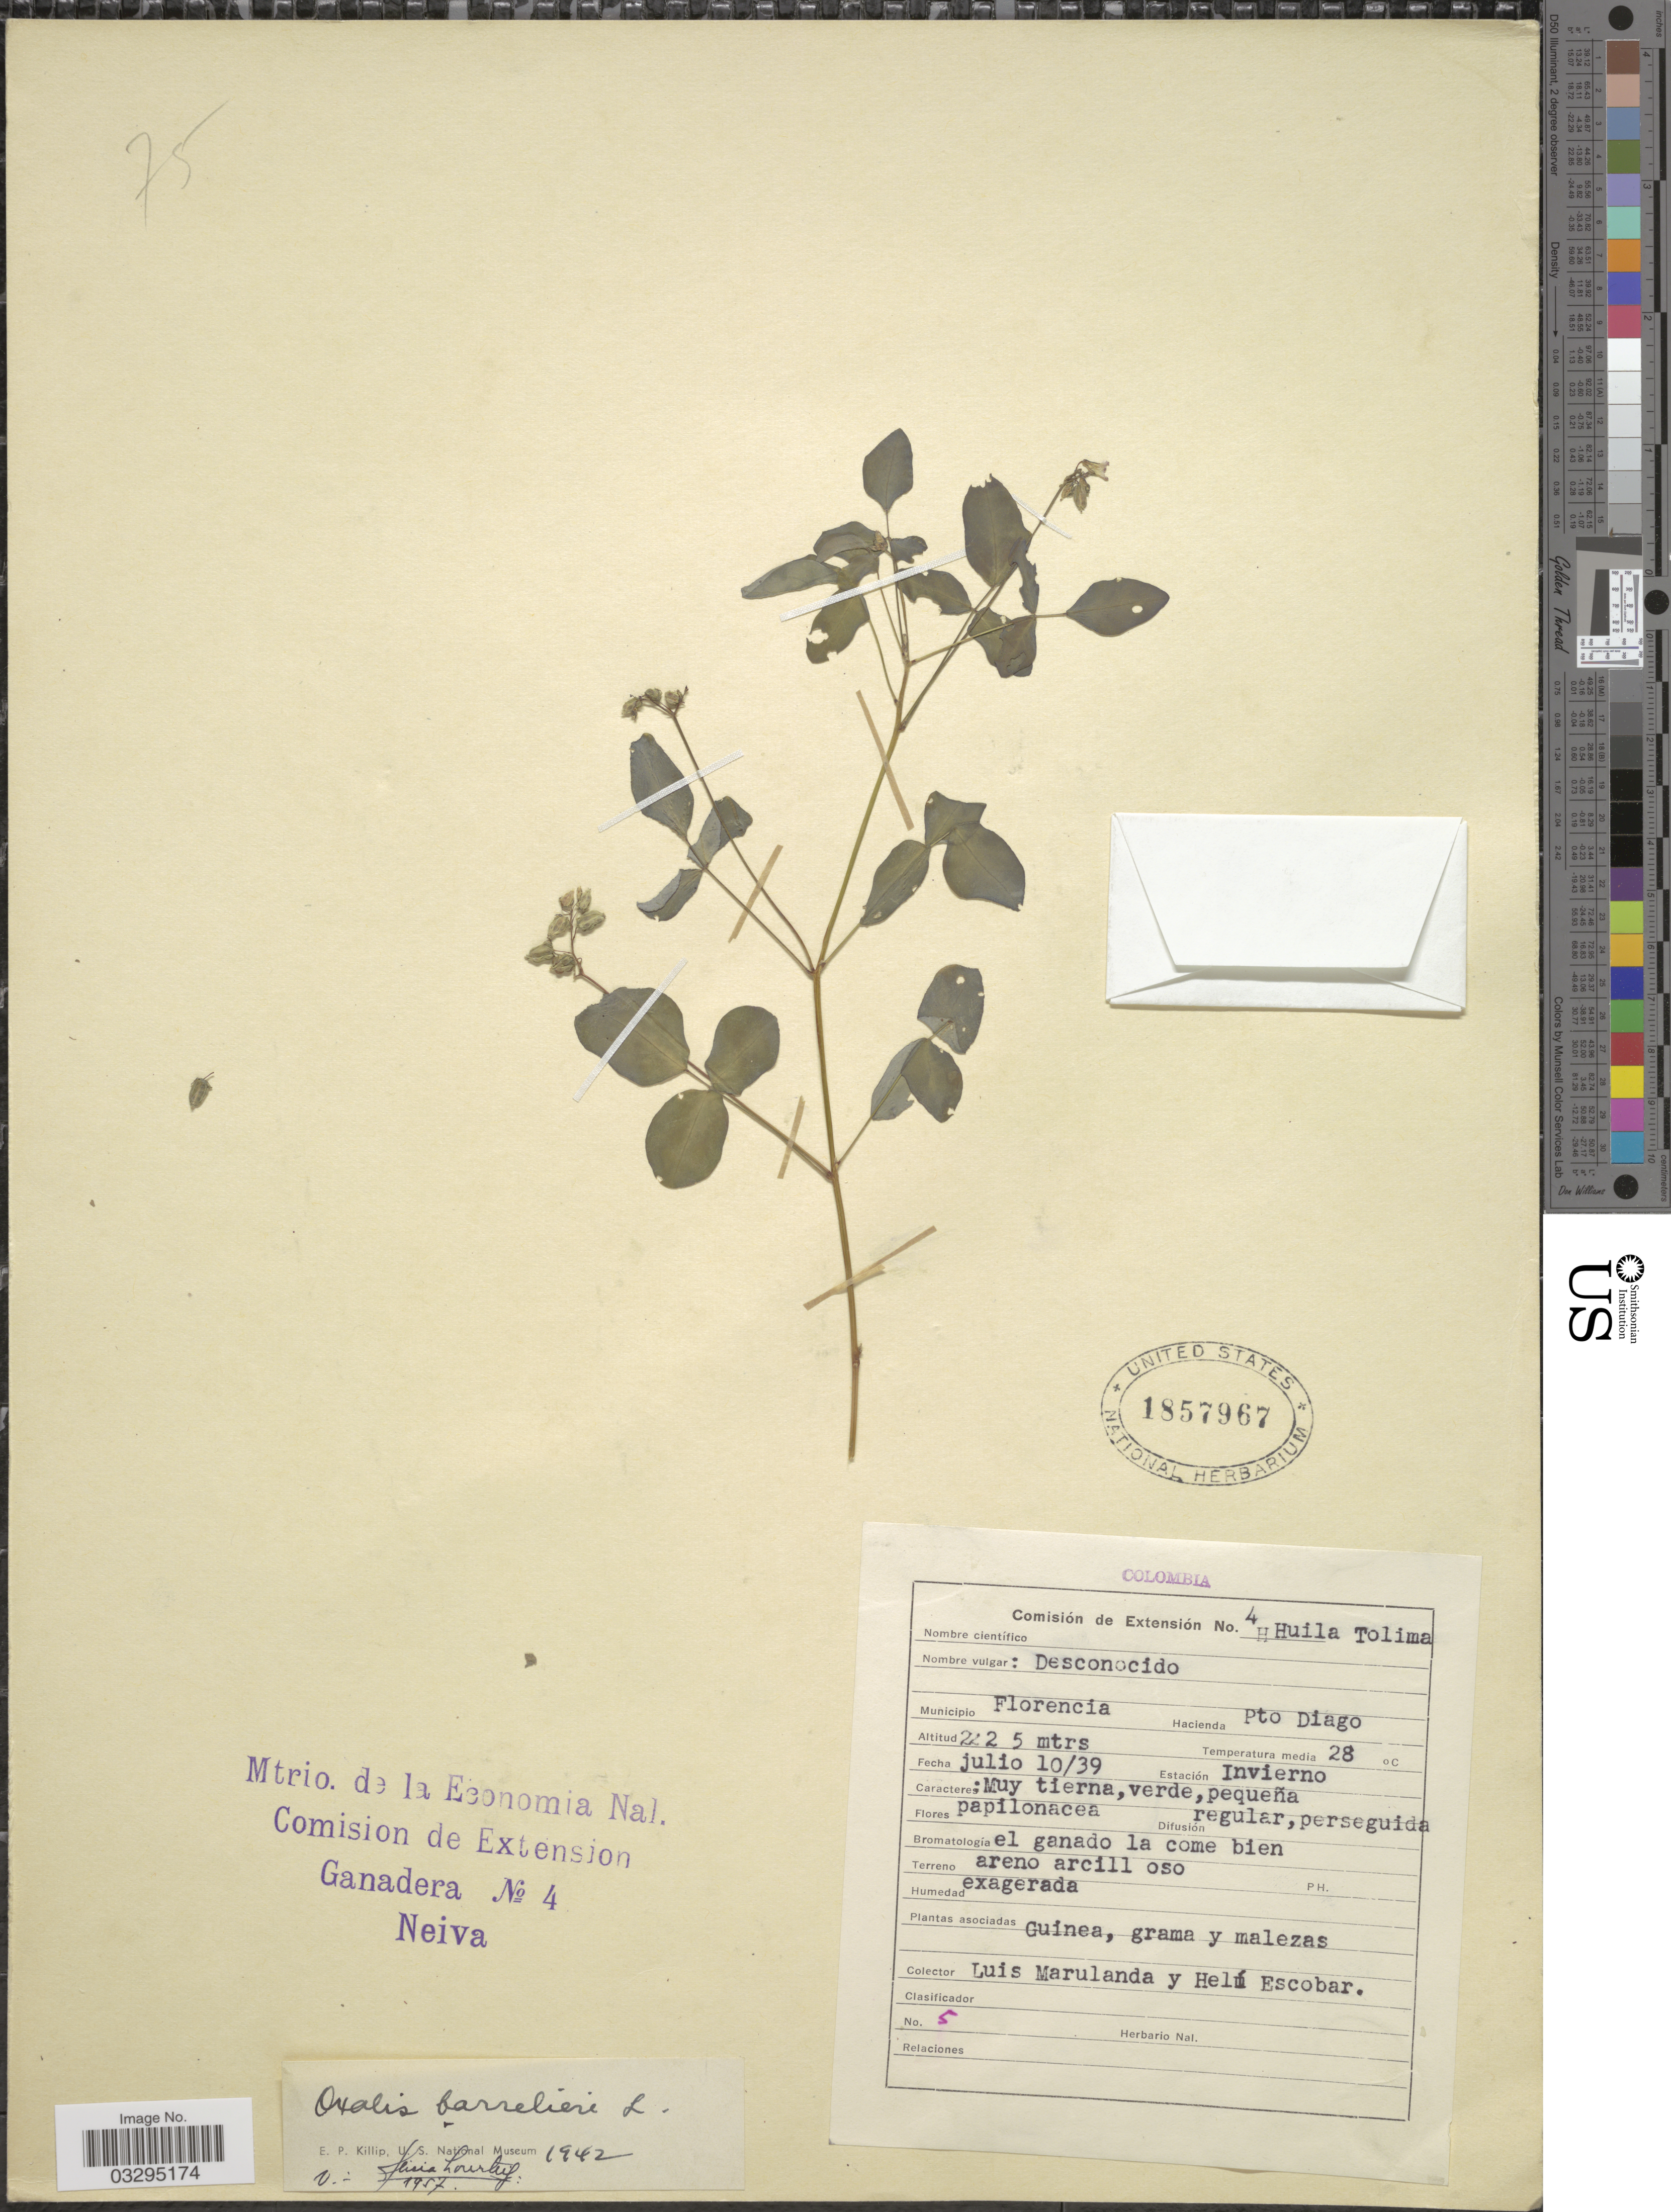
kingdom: Plantae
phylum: Tracheophyta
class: Magnoliopsida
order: Oxalidales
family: Oxalidaceae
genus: Oxalis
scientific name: Oxalis barrelieri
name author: L.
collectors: L. Marulanda & H. Escobar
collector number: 5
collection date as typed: Transcribed d/m/y: 10/7/39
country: Colombia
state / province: Tolima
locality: Municipio Florencia. Hacienda Pto Diago.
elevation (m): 2225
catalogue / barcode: US 1857967